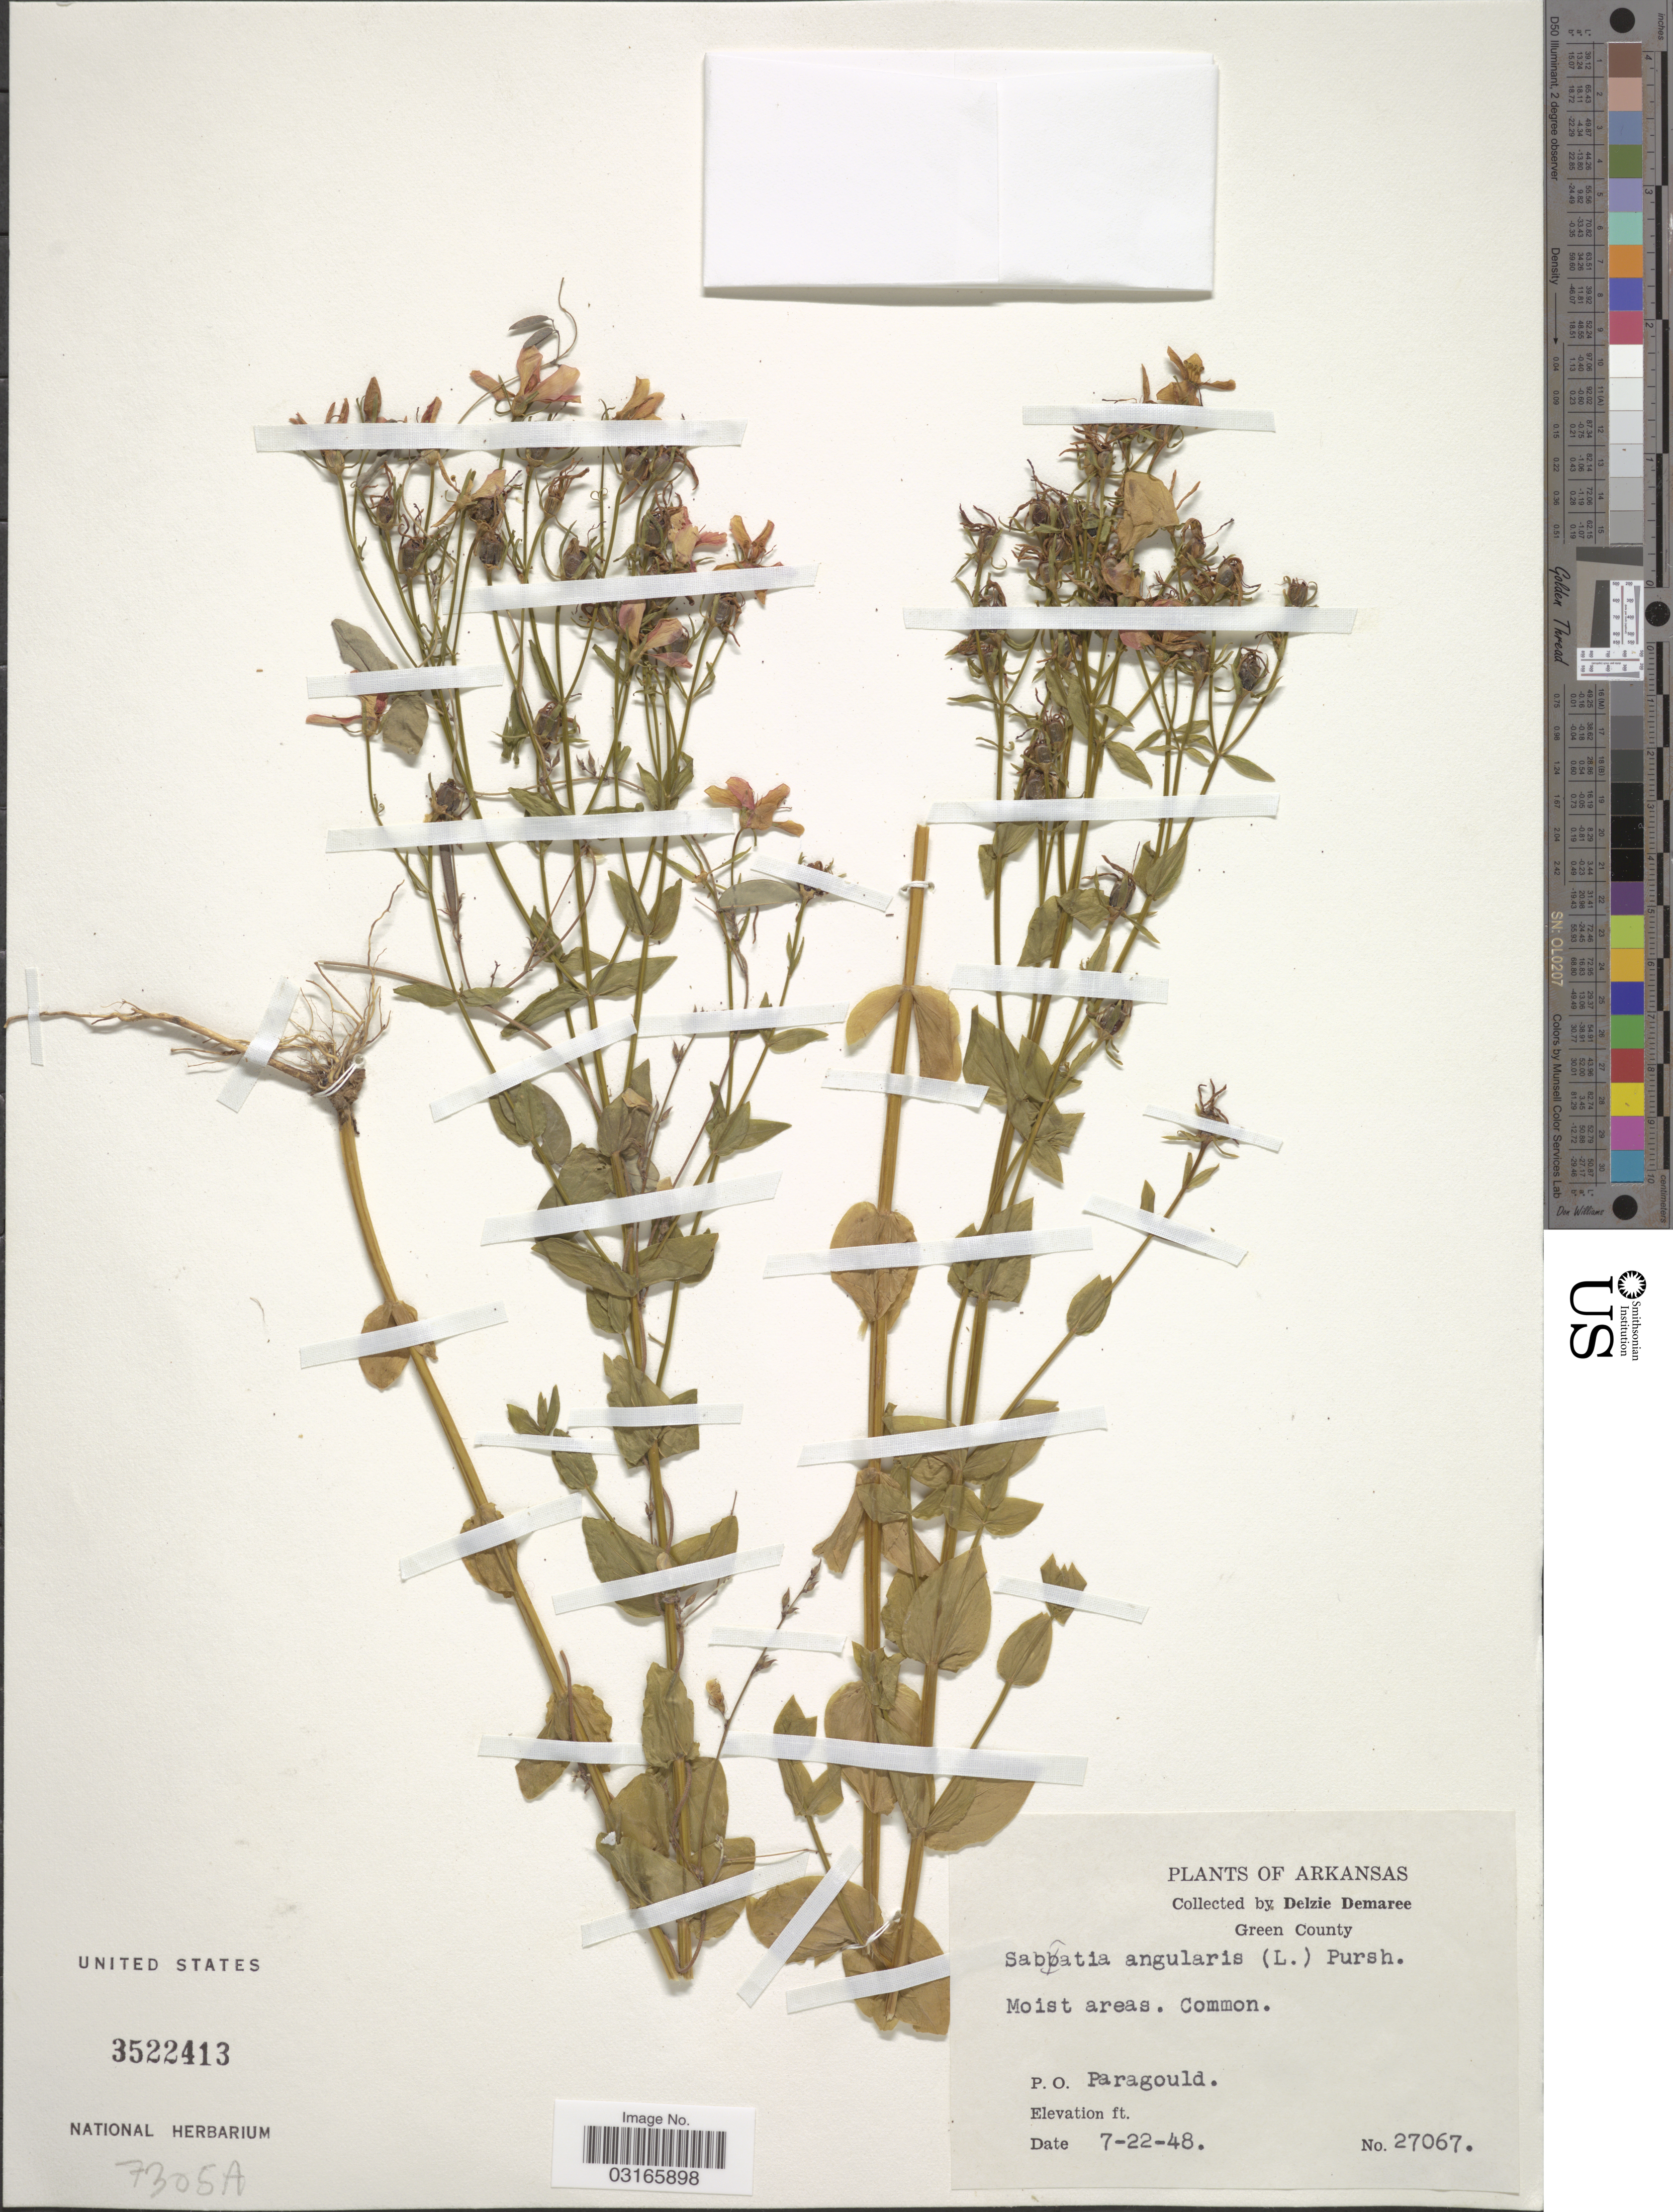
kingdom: Plantae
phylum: Tracheophyta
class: Magnoliopsida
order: Gentianales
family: Gentianaceae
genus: Sabatia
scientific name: Sabatia angularis (L.) Pursh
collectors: D. Demaree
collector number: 27067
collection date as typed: Transcribed d/m/y: 22/7/48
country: United States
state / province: Arkansas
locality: Green County, P.O. Paragould.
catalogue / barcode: US 3522413